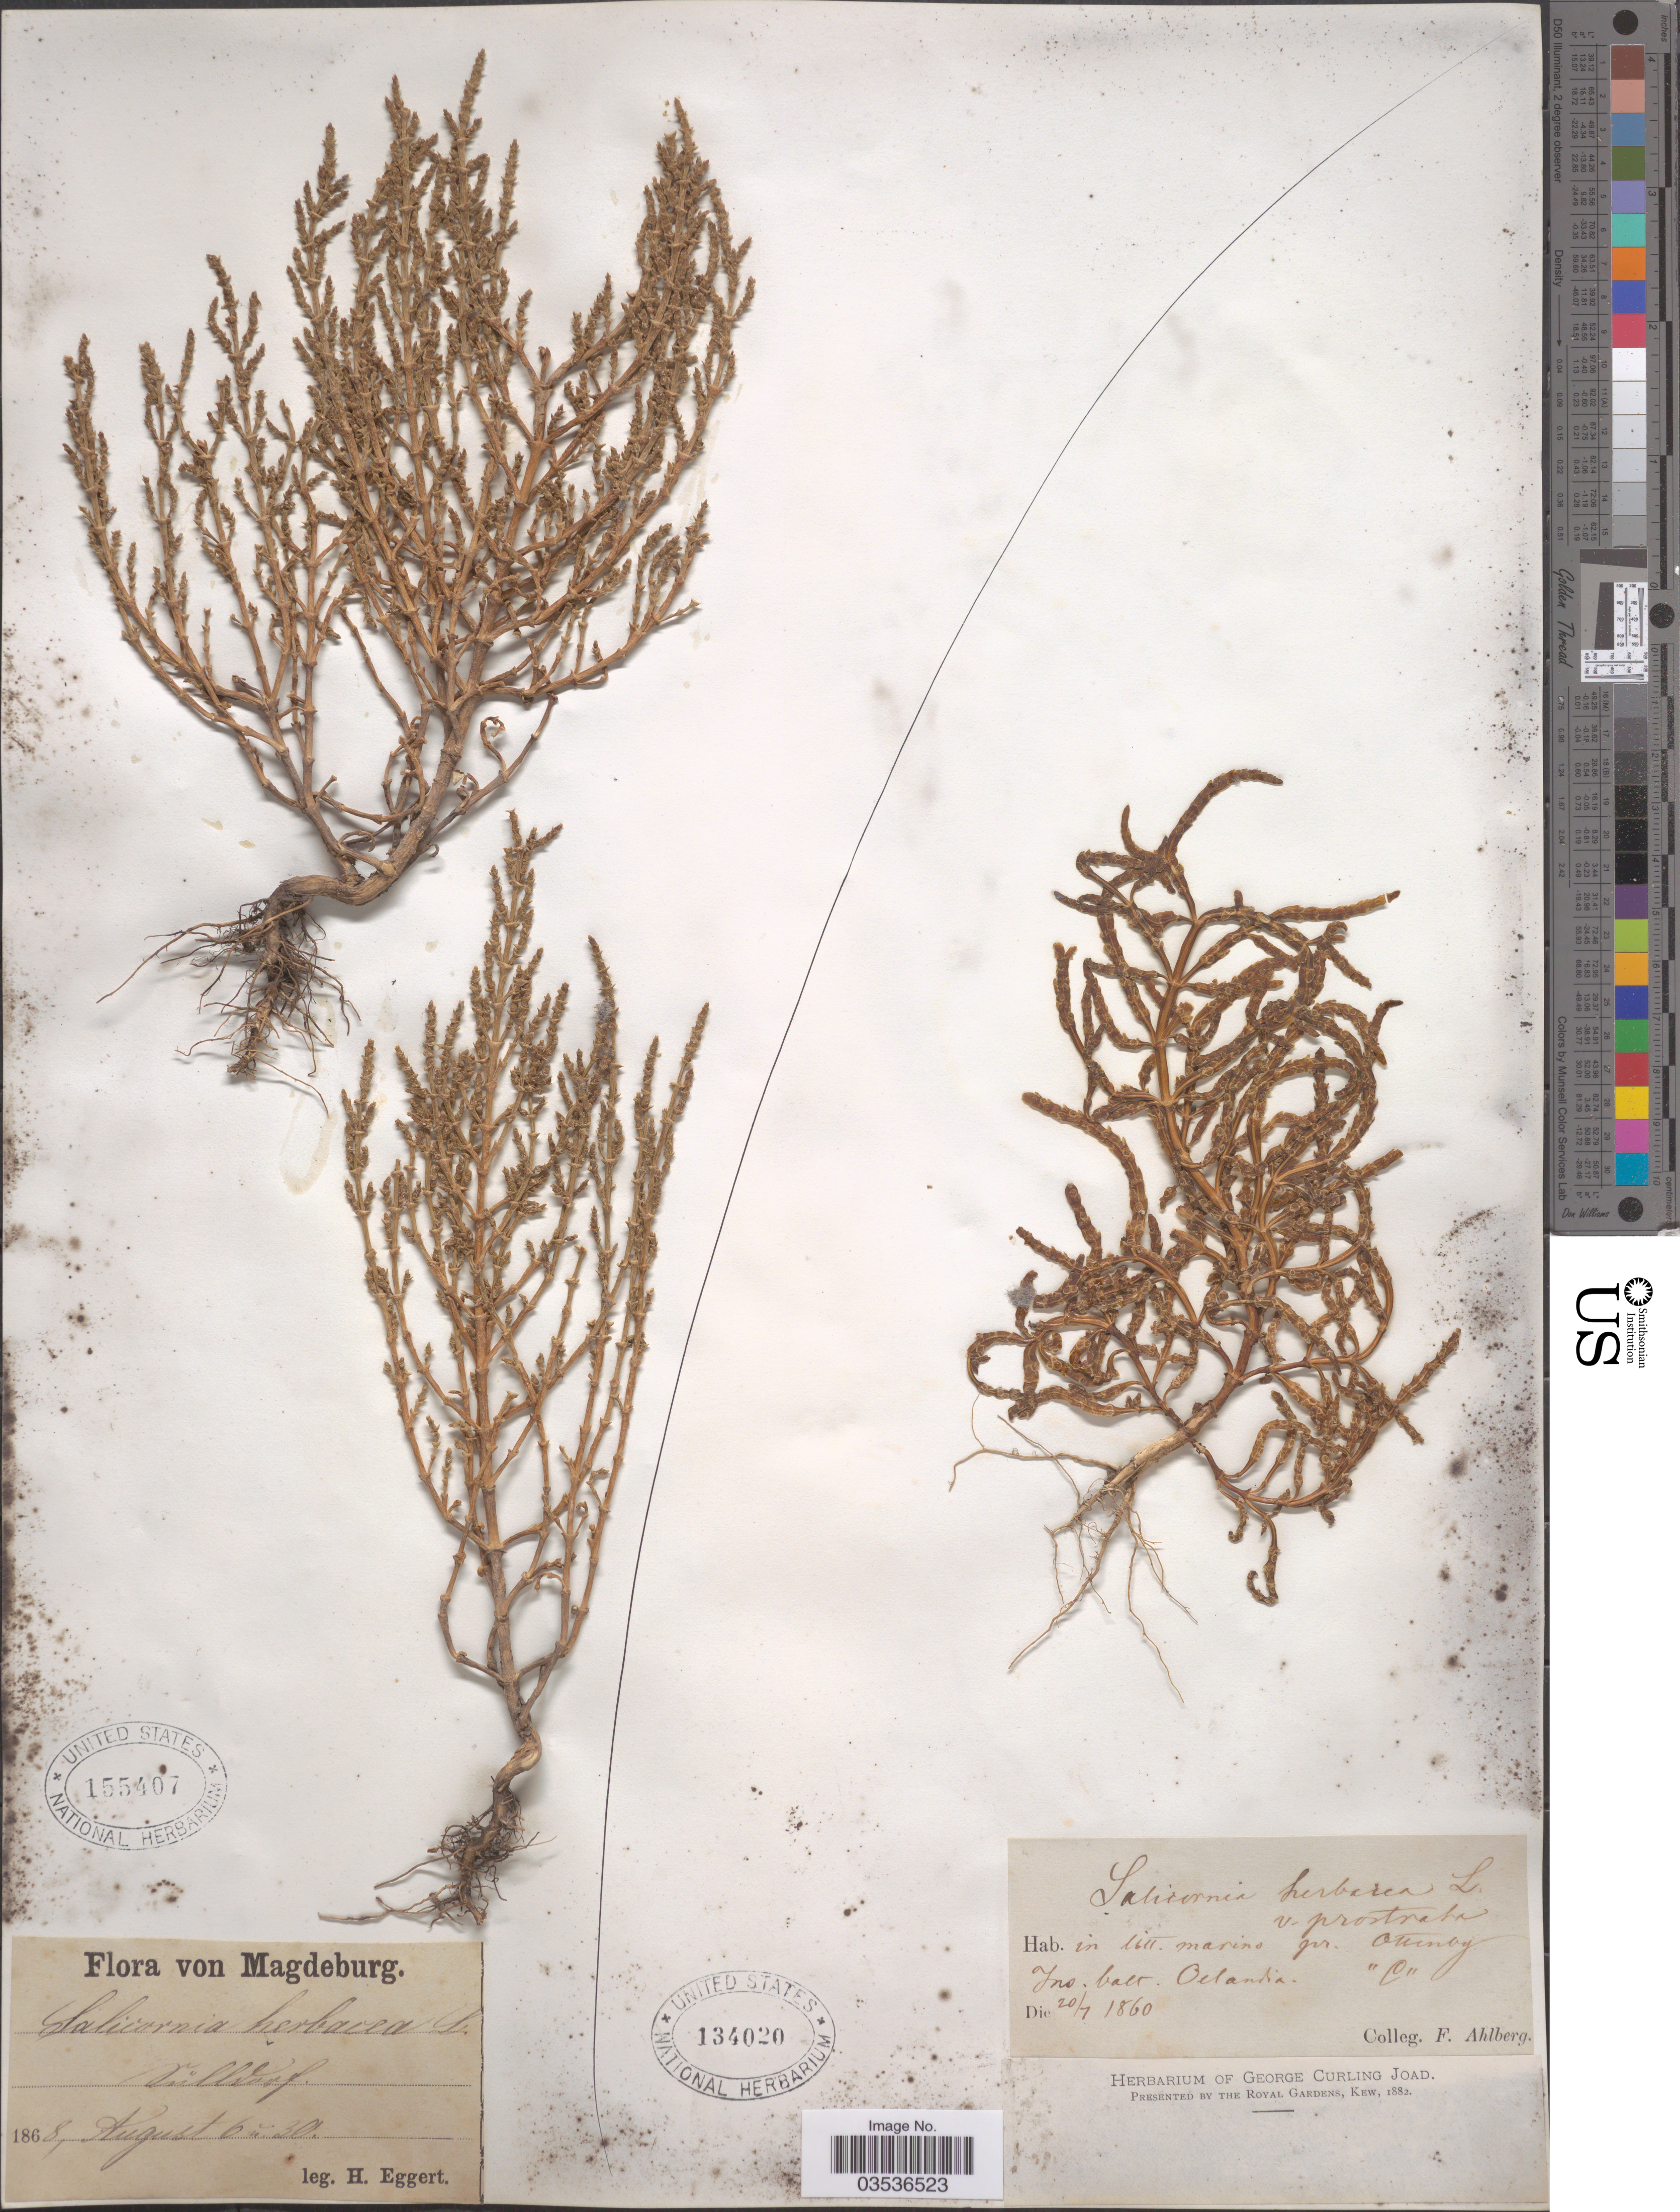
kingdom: Plantae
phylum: Tracheophyta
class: Magnoliopsida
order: Caryophyllales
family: Amaranthaceae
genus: Salicornia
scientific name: Salicornia herbacea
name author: L.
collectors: F. Ahlberg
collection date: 1860-07-20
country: Sweden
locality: In utii. marino pr. Ottenby Ins. balt. Oelandia.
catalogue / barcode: US 134020